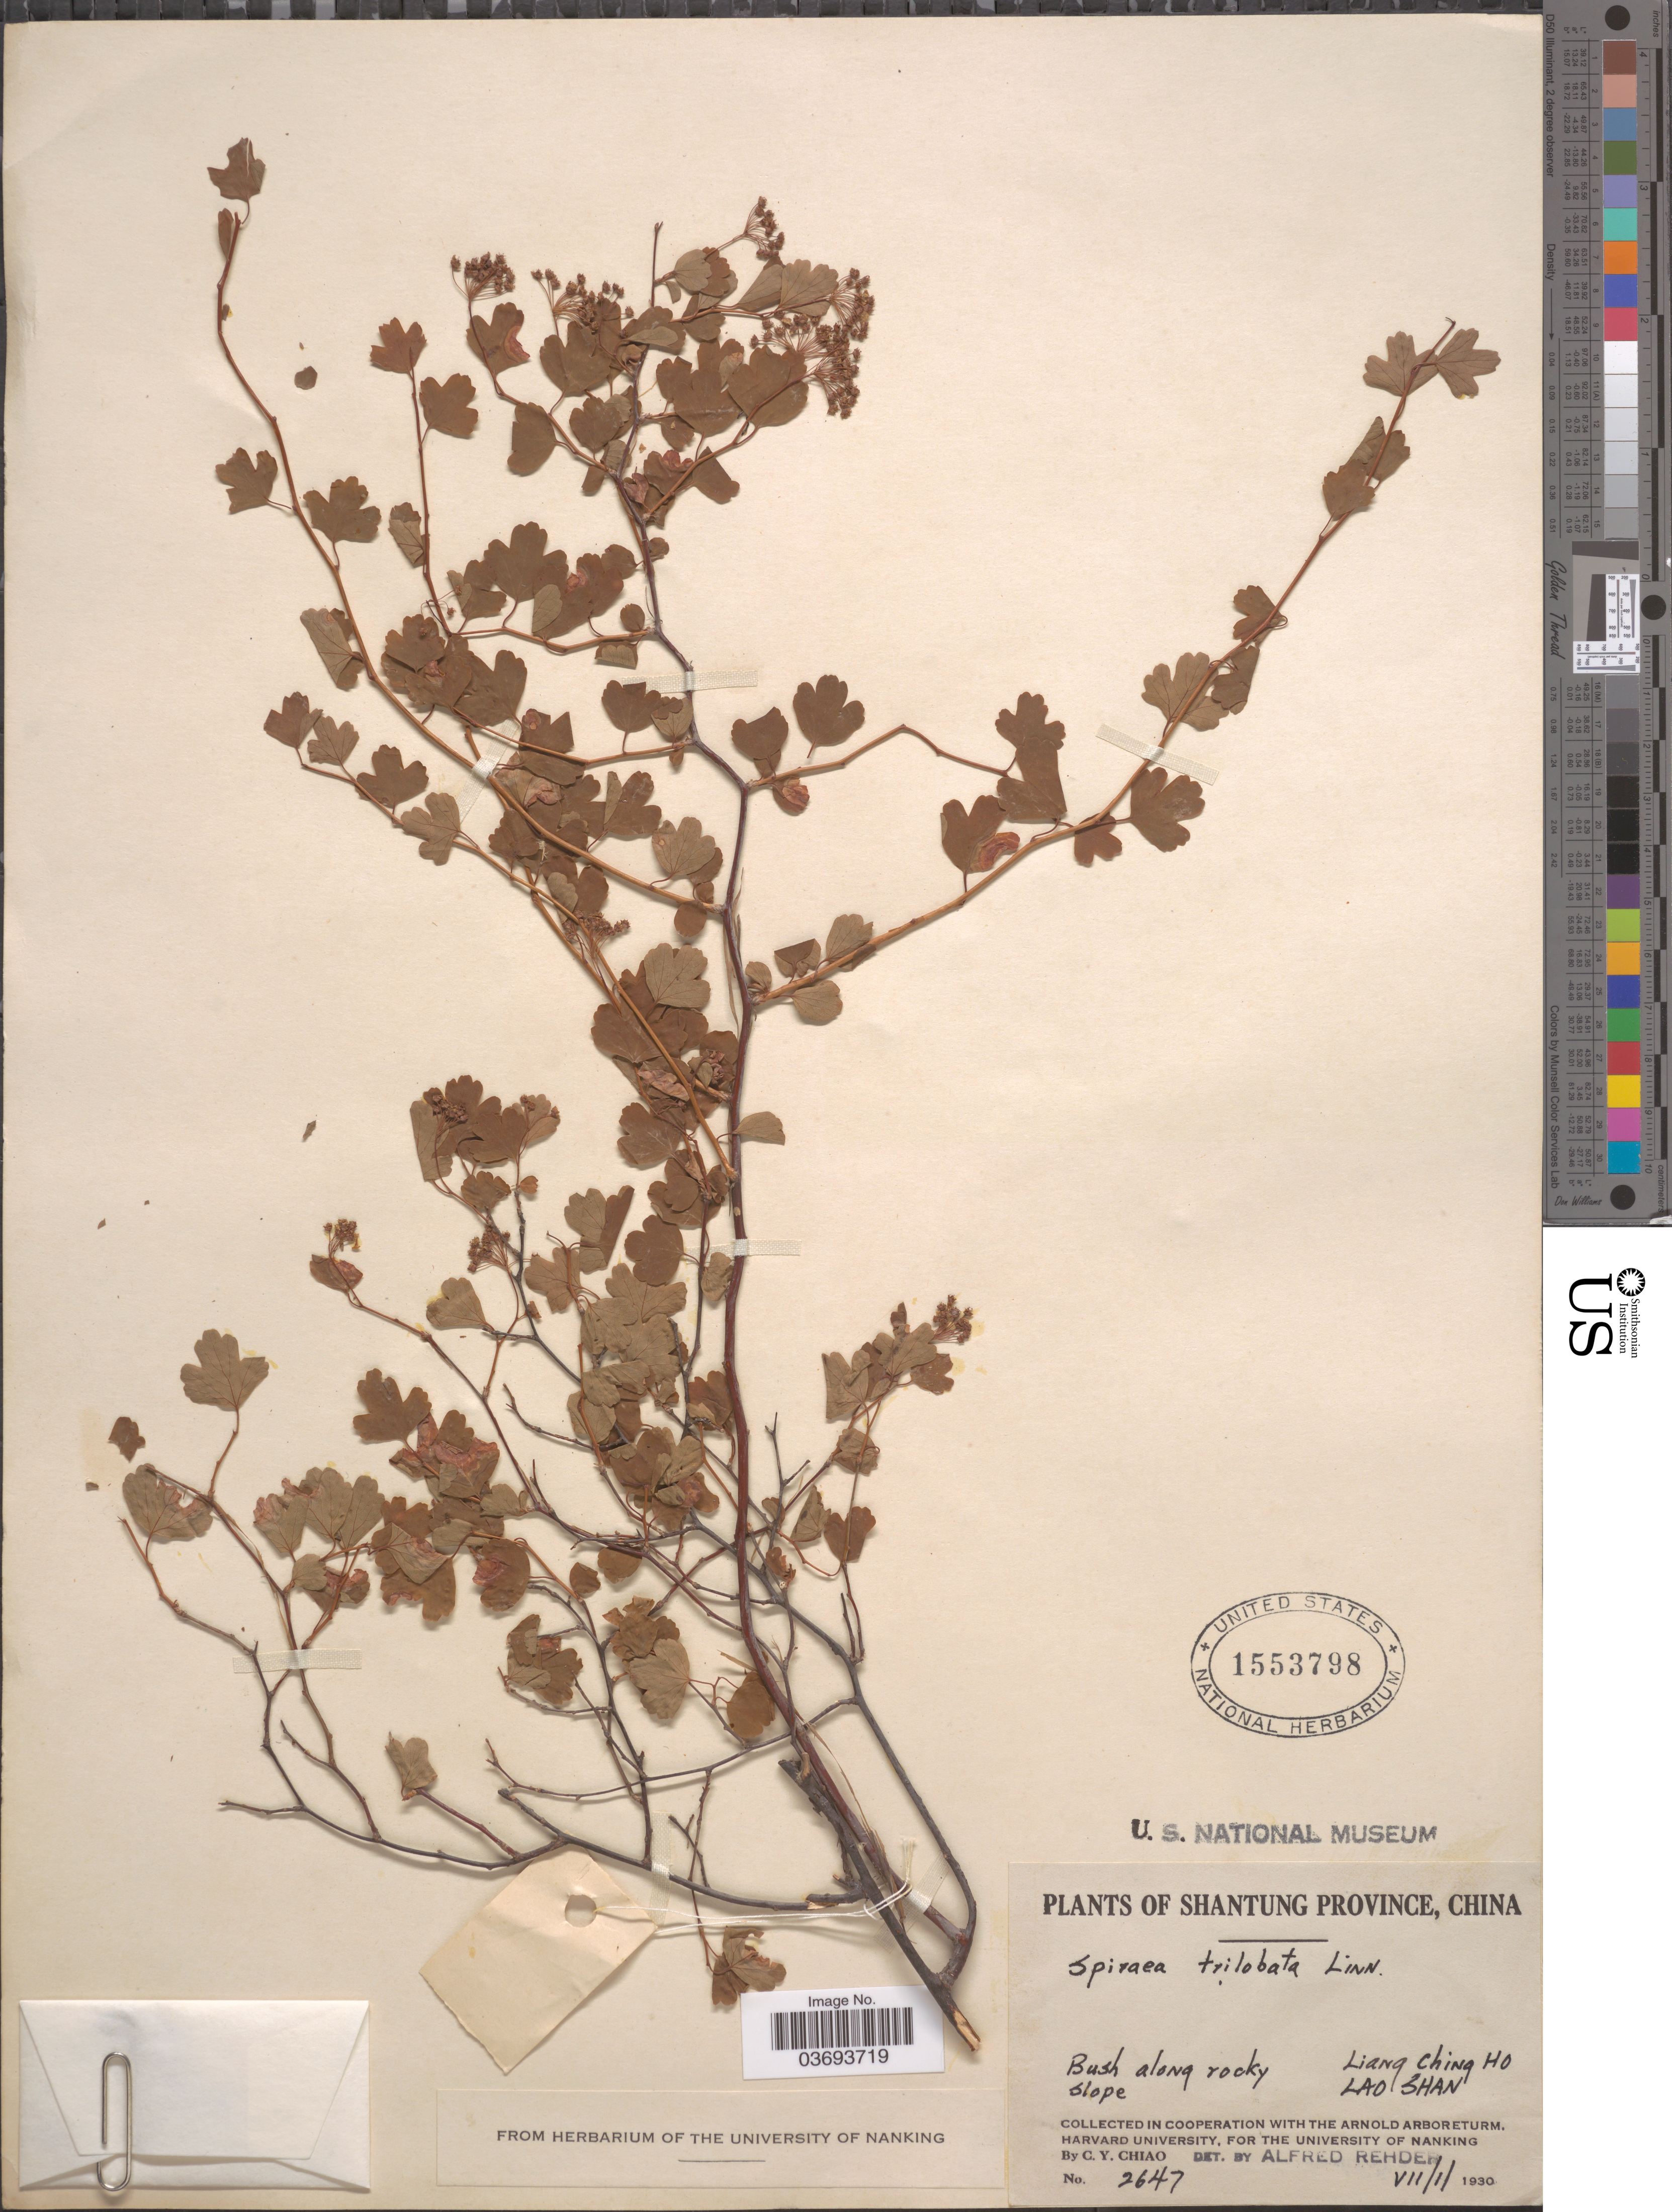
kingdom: Plantae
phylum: Tracheophyta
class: Magnoliopsida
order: Rosales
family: Rosaceae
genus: Spiraea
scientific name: Spiraea trilobata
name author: L.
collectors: C. Y. Chiao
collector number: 2647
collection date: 1930-07-01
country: China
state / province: Shandong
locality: Shantung Province. Bush along rocky slope. Liang Ching Ho. Lao Shan.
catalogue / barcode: US 1553798